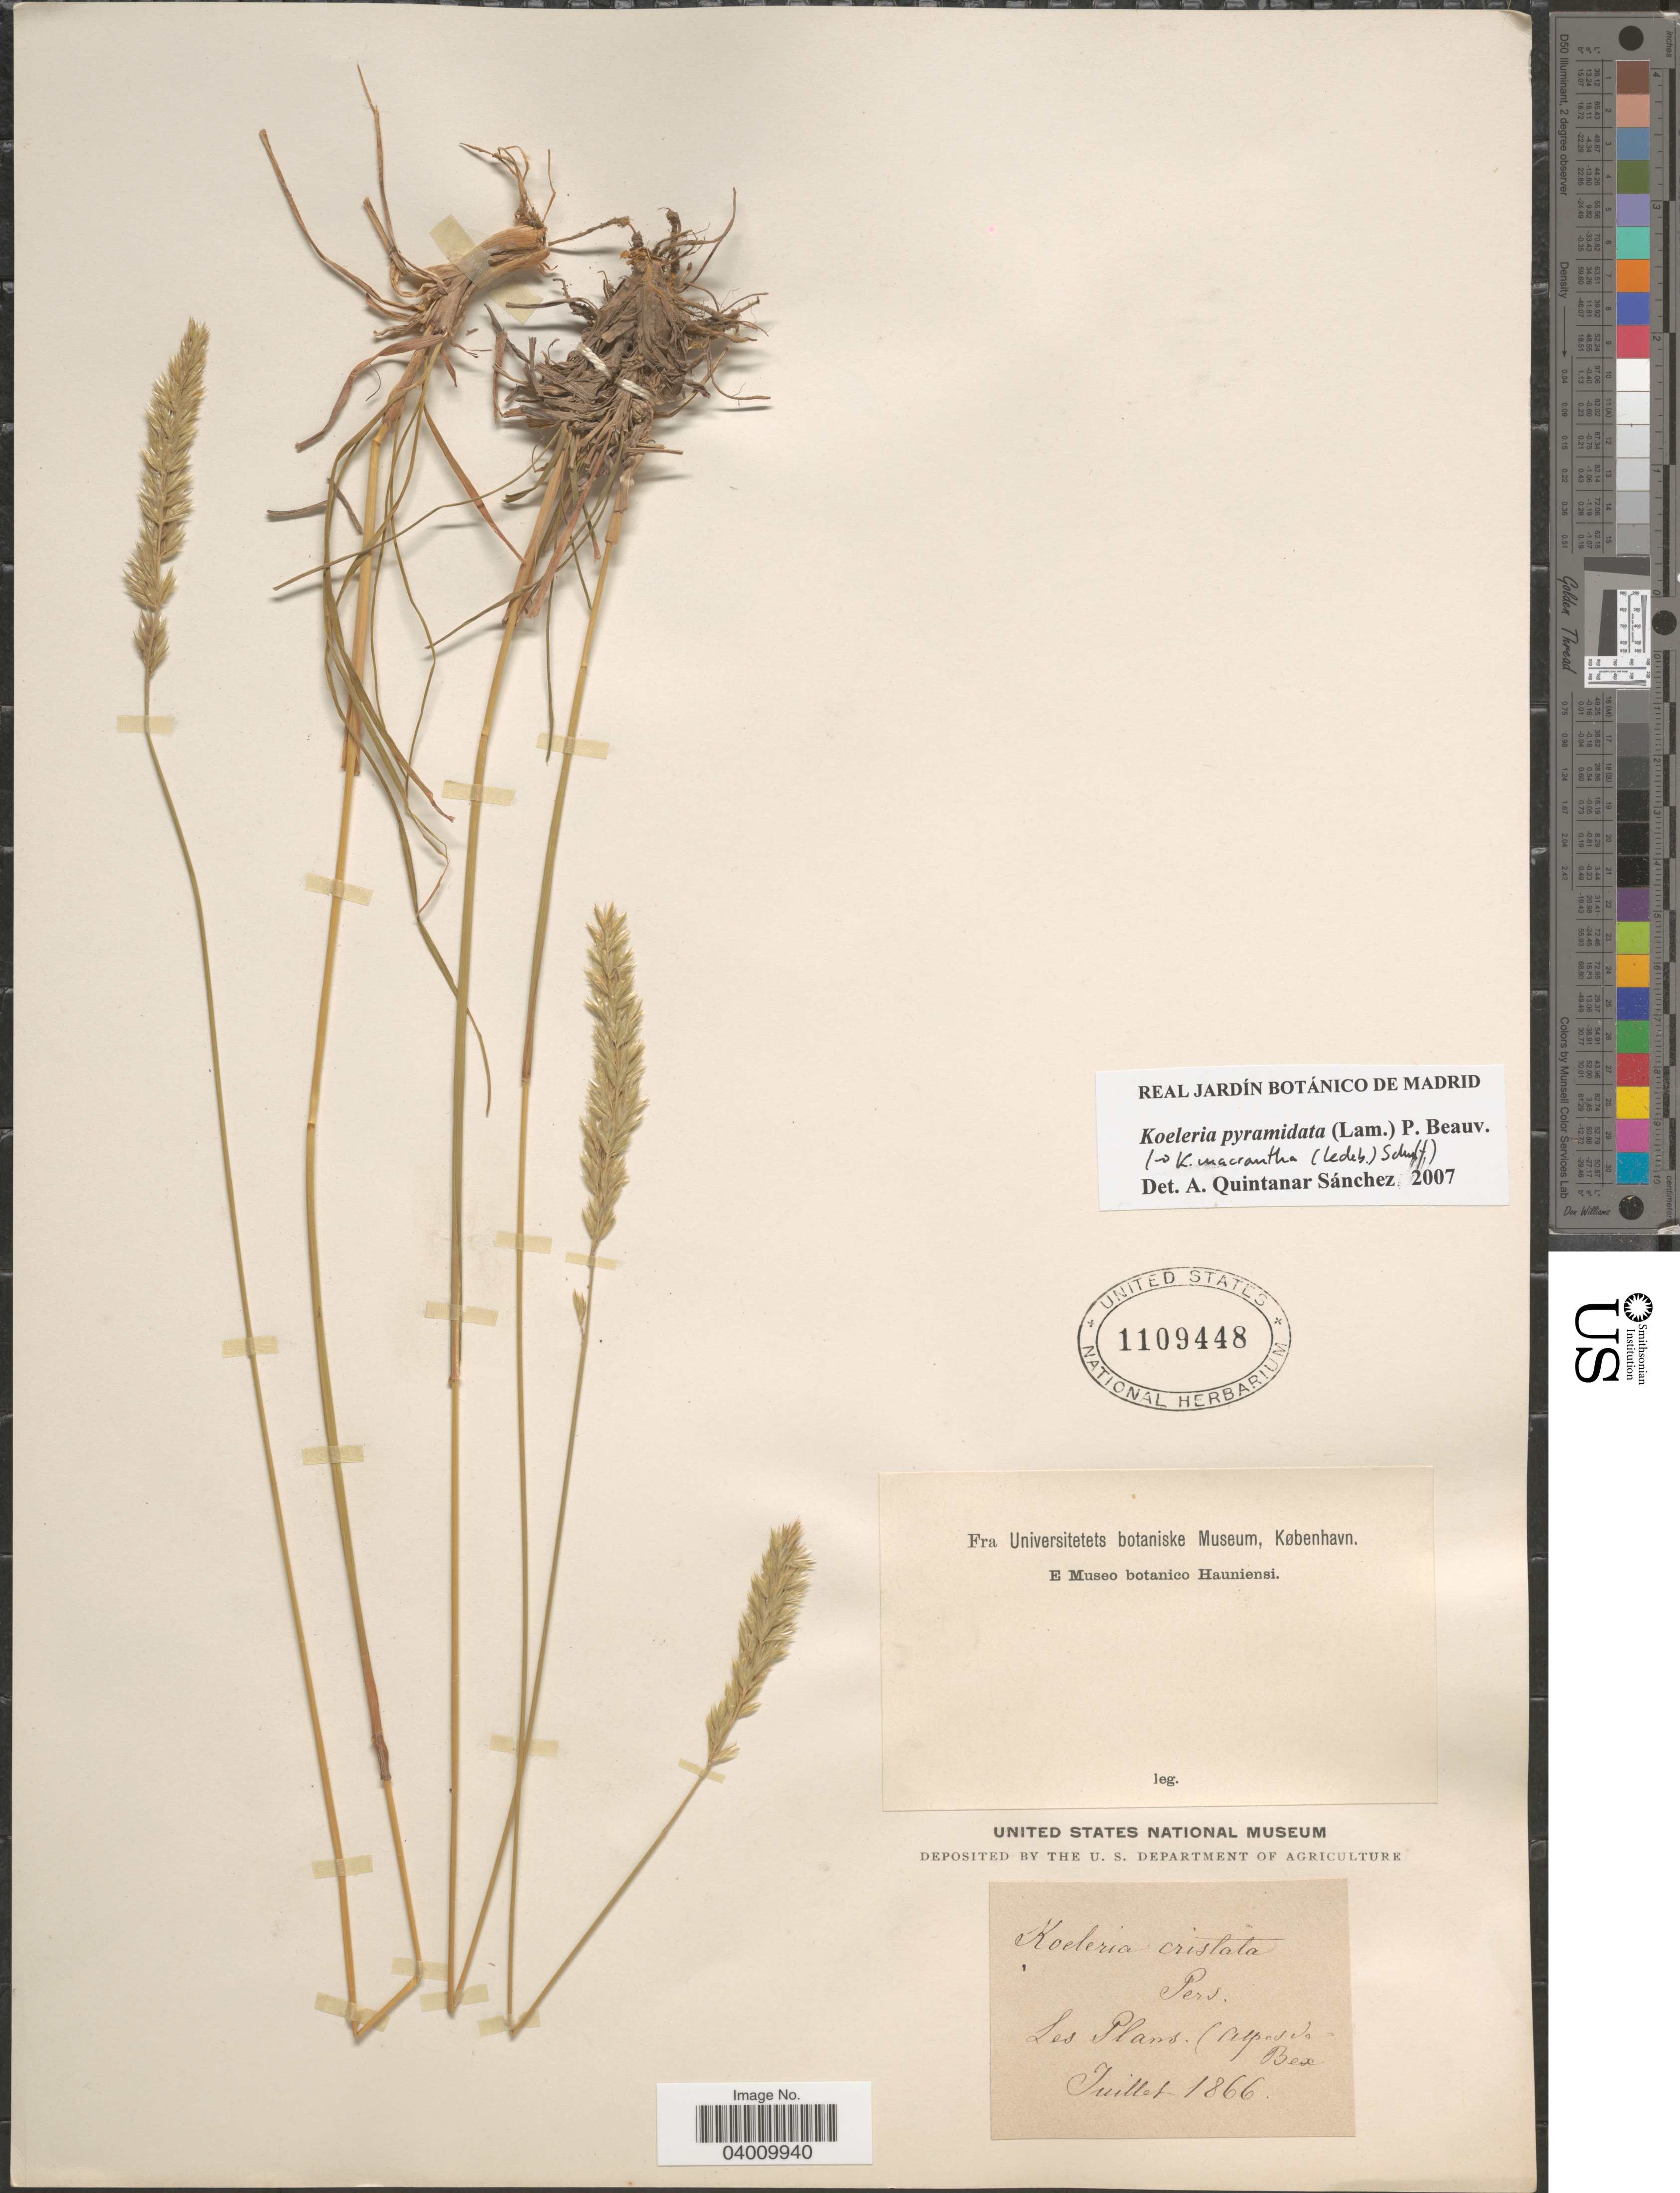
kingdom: Plantae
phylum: Tracheophyta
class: Liliopsida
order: Poales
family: Poaceae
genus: Koeleria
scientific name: Koeleria pyramidata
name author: (Lam.) P. Beauv.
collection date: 1866-07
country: Switzerland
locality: Les Plans. (Alpes de Bex).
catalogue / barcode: US 1109448